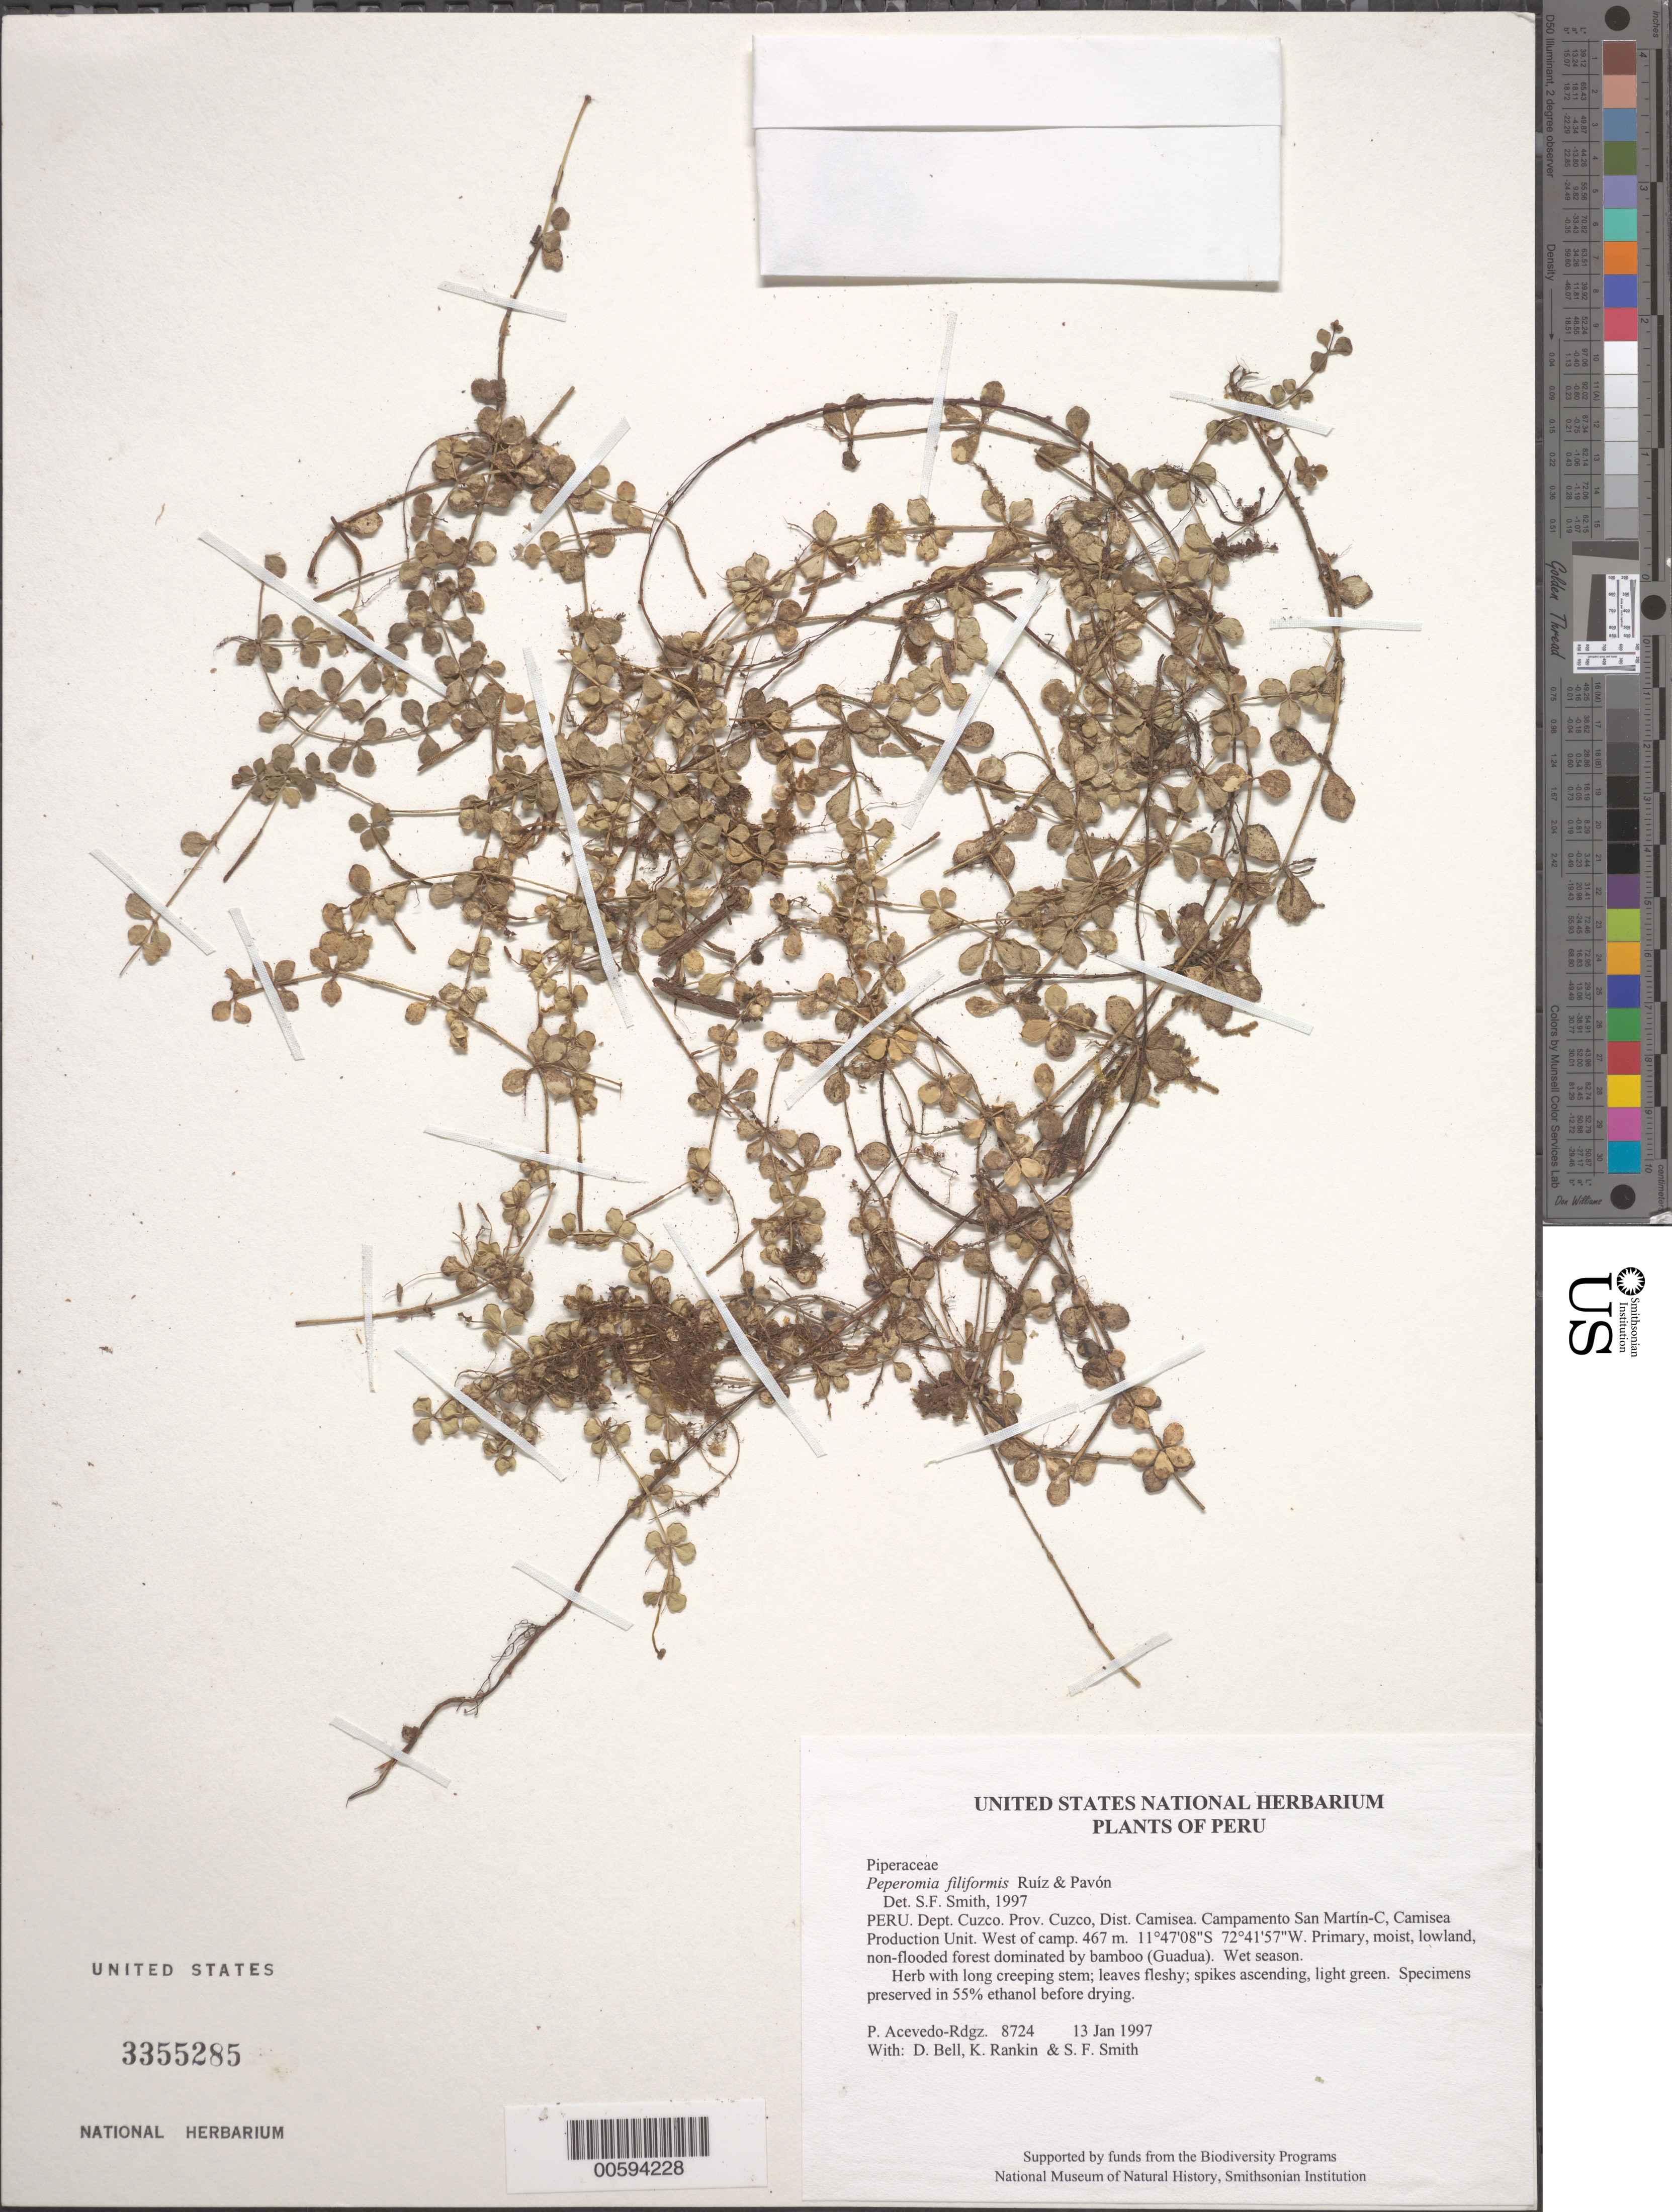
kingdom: Plantae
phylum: Tracheophyta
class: Magnoliopsida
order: Piperales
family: Piperaceae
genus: Peperomia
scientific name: Peperomia filiformis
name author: Ruiz & Pav.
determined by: Smith, Stephen F., (US), NMNH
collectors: P. Acevedo-Rodr., D. A. Bell, K. B. Rankin & S.F. Smith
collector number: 8724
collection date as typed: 13 Jan 1997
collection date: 1997-01-13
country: Peru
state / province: Cusco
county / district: Cusco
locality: Districto Camisea, Campamento San Martín-C, Camisea Production Unit. West of camp.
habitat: Primary, moist, lowland, non-flooded forest dominated by bamboo (Guadua). Wet season.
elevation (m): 467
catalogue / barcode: US 3355285